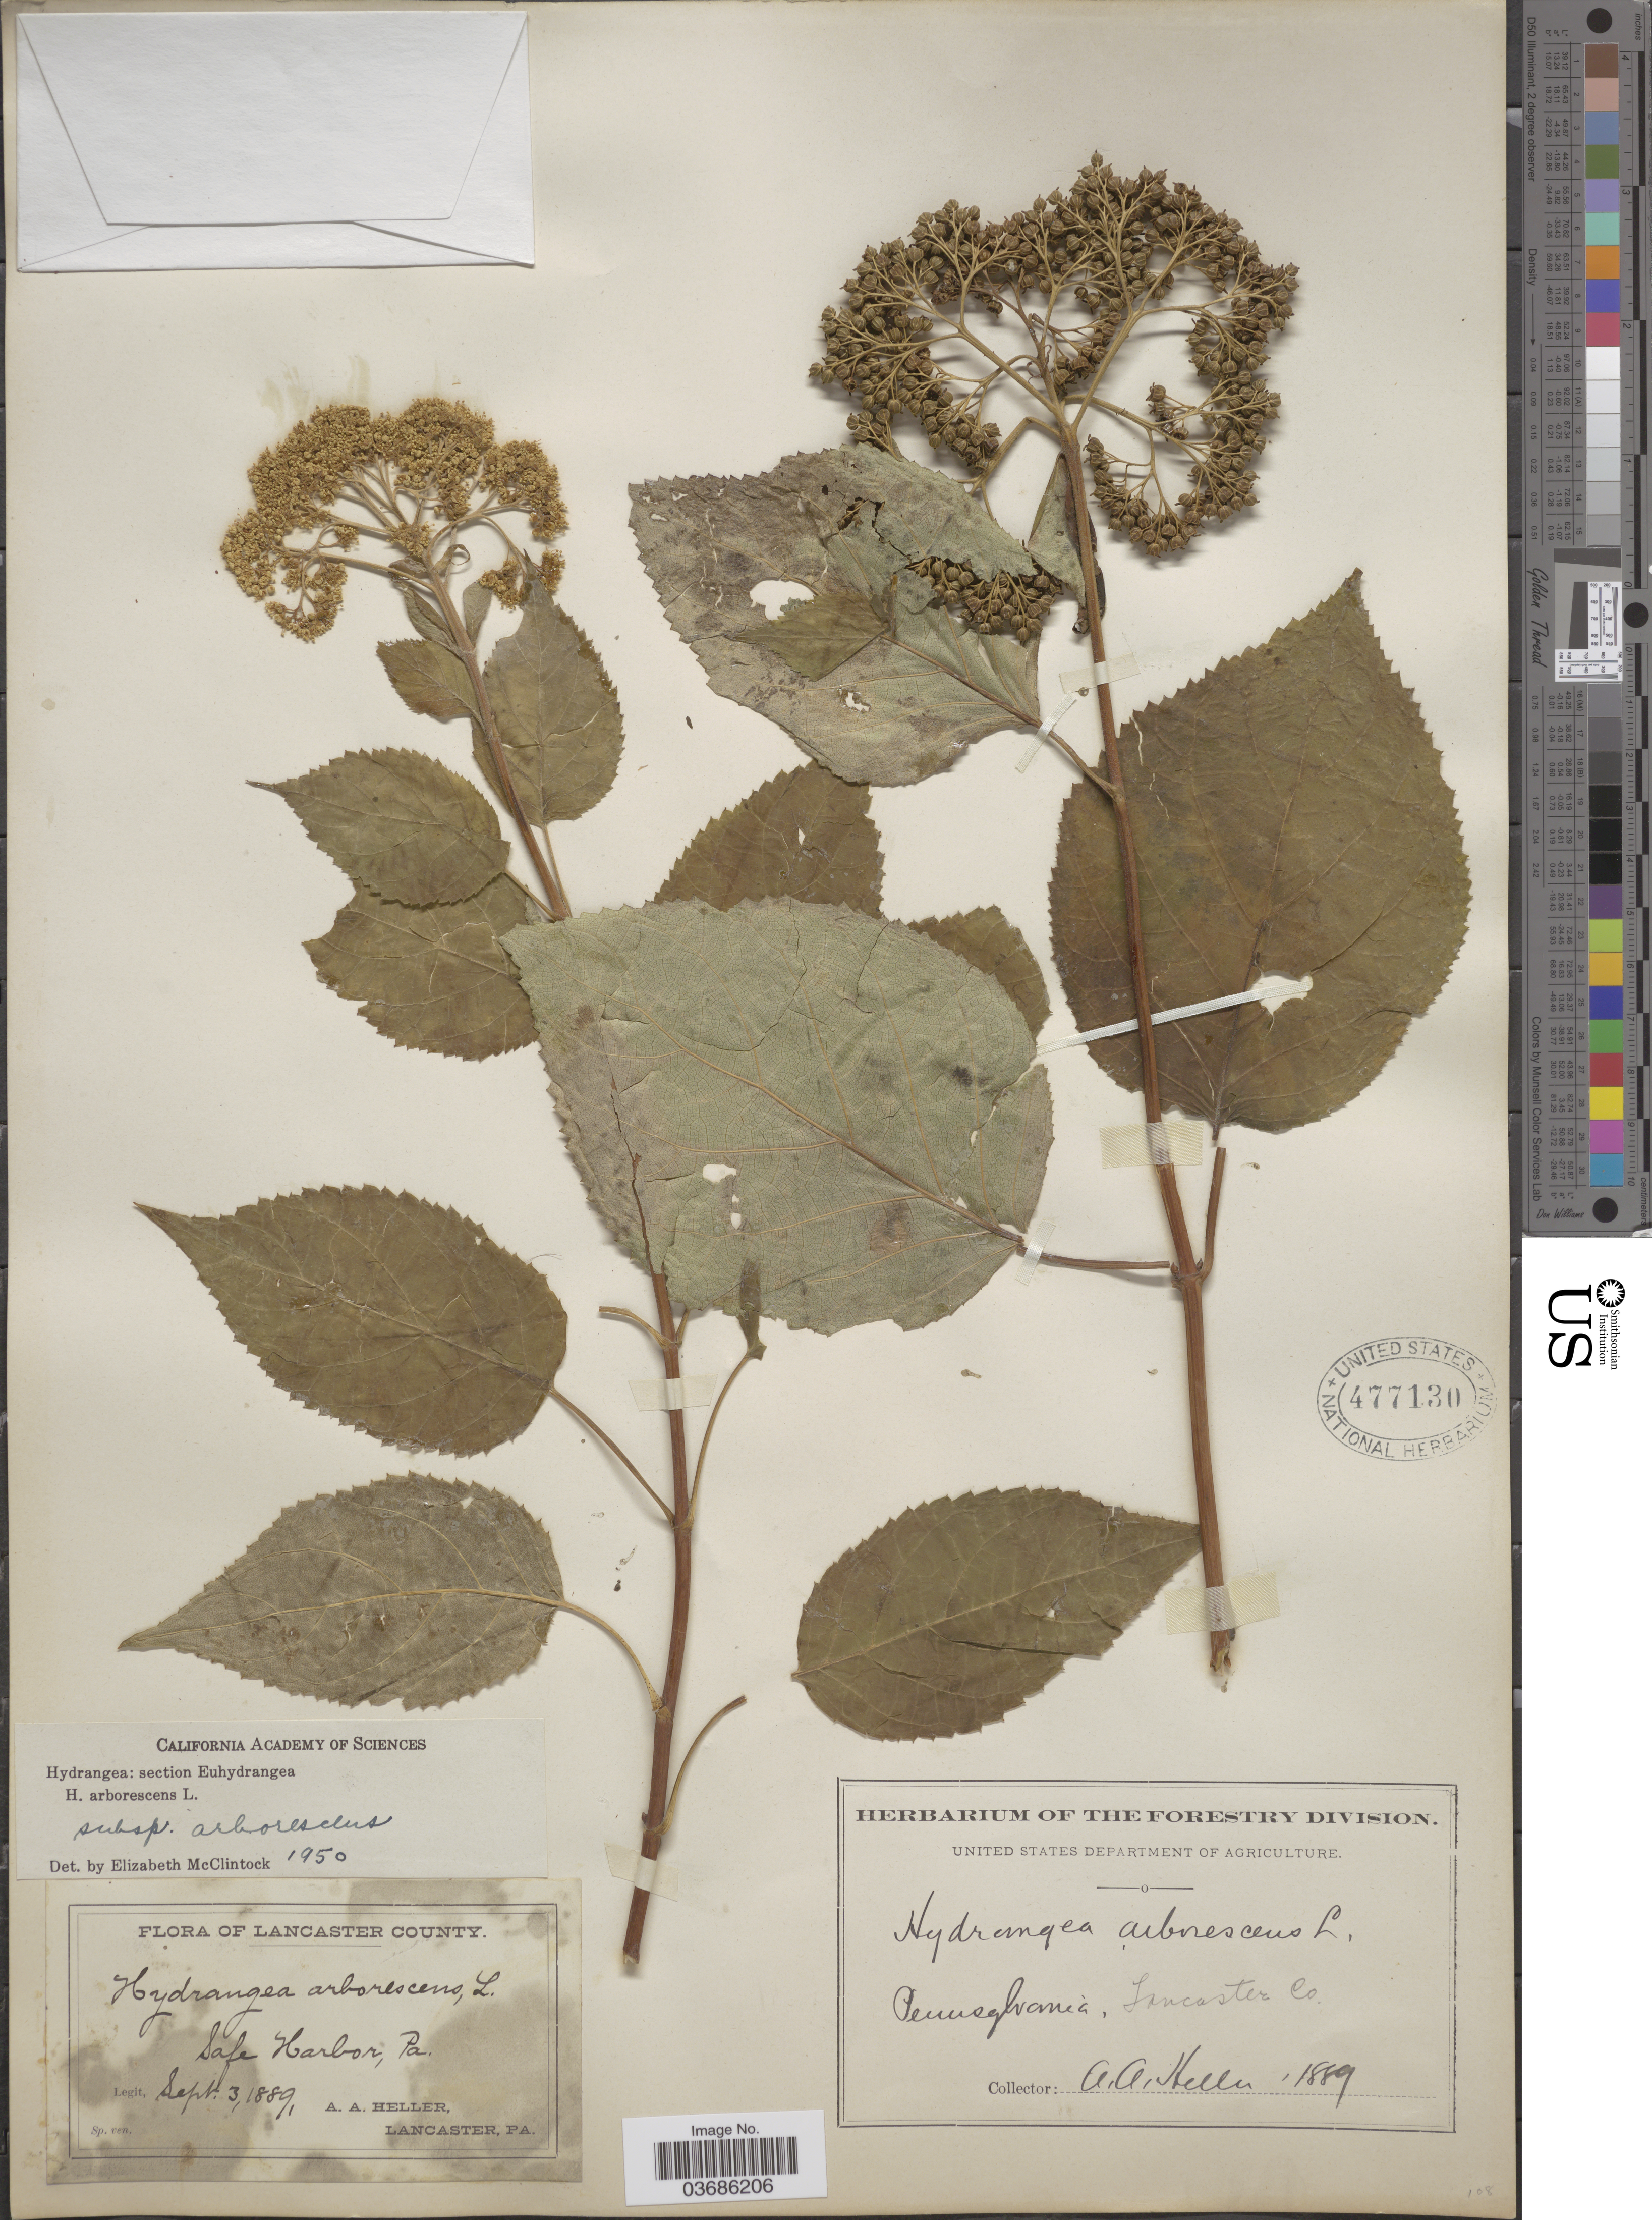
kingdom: Plantae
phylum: Tracheophyta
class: Magnoliopsida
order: Cornales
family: Hydrangeaceae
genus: Hydrangea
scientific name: Hydrangea arborescens subsp. arborescens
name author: L.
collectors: A. A. Heller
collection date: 1889-09-03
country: United States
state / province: Pennsylvania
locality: Lancaster County. Safe Harbor.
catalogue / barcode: US 477130